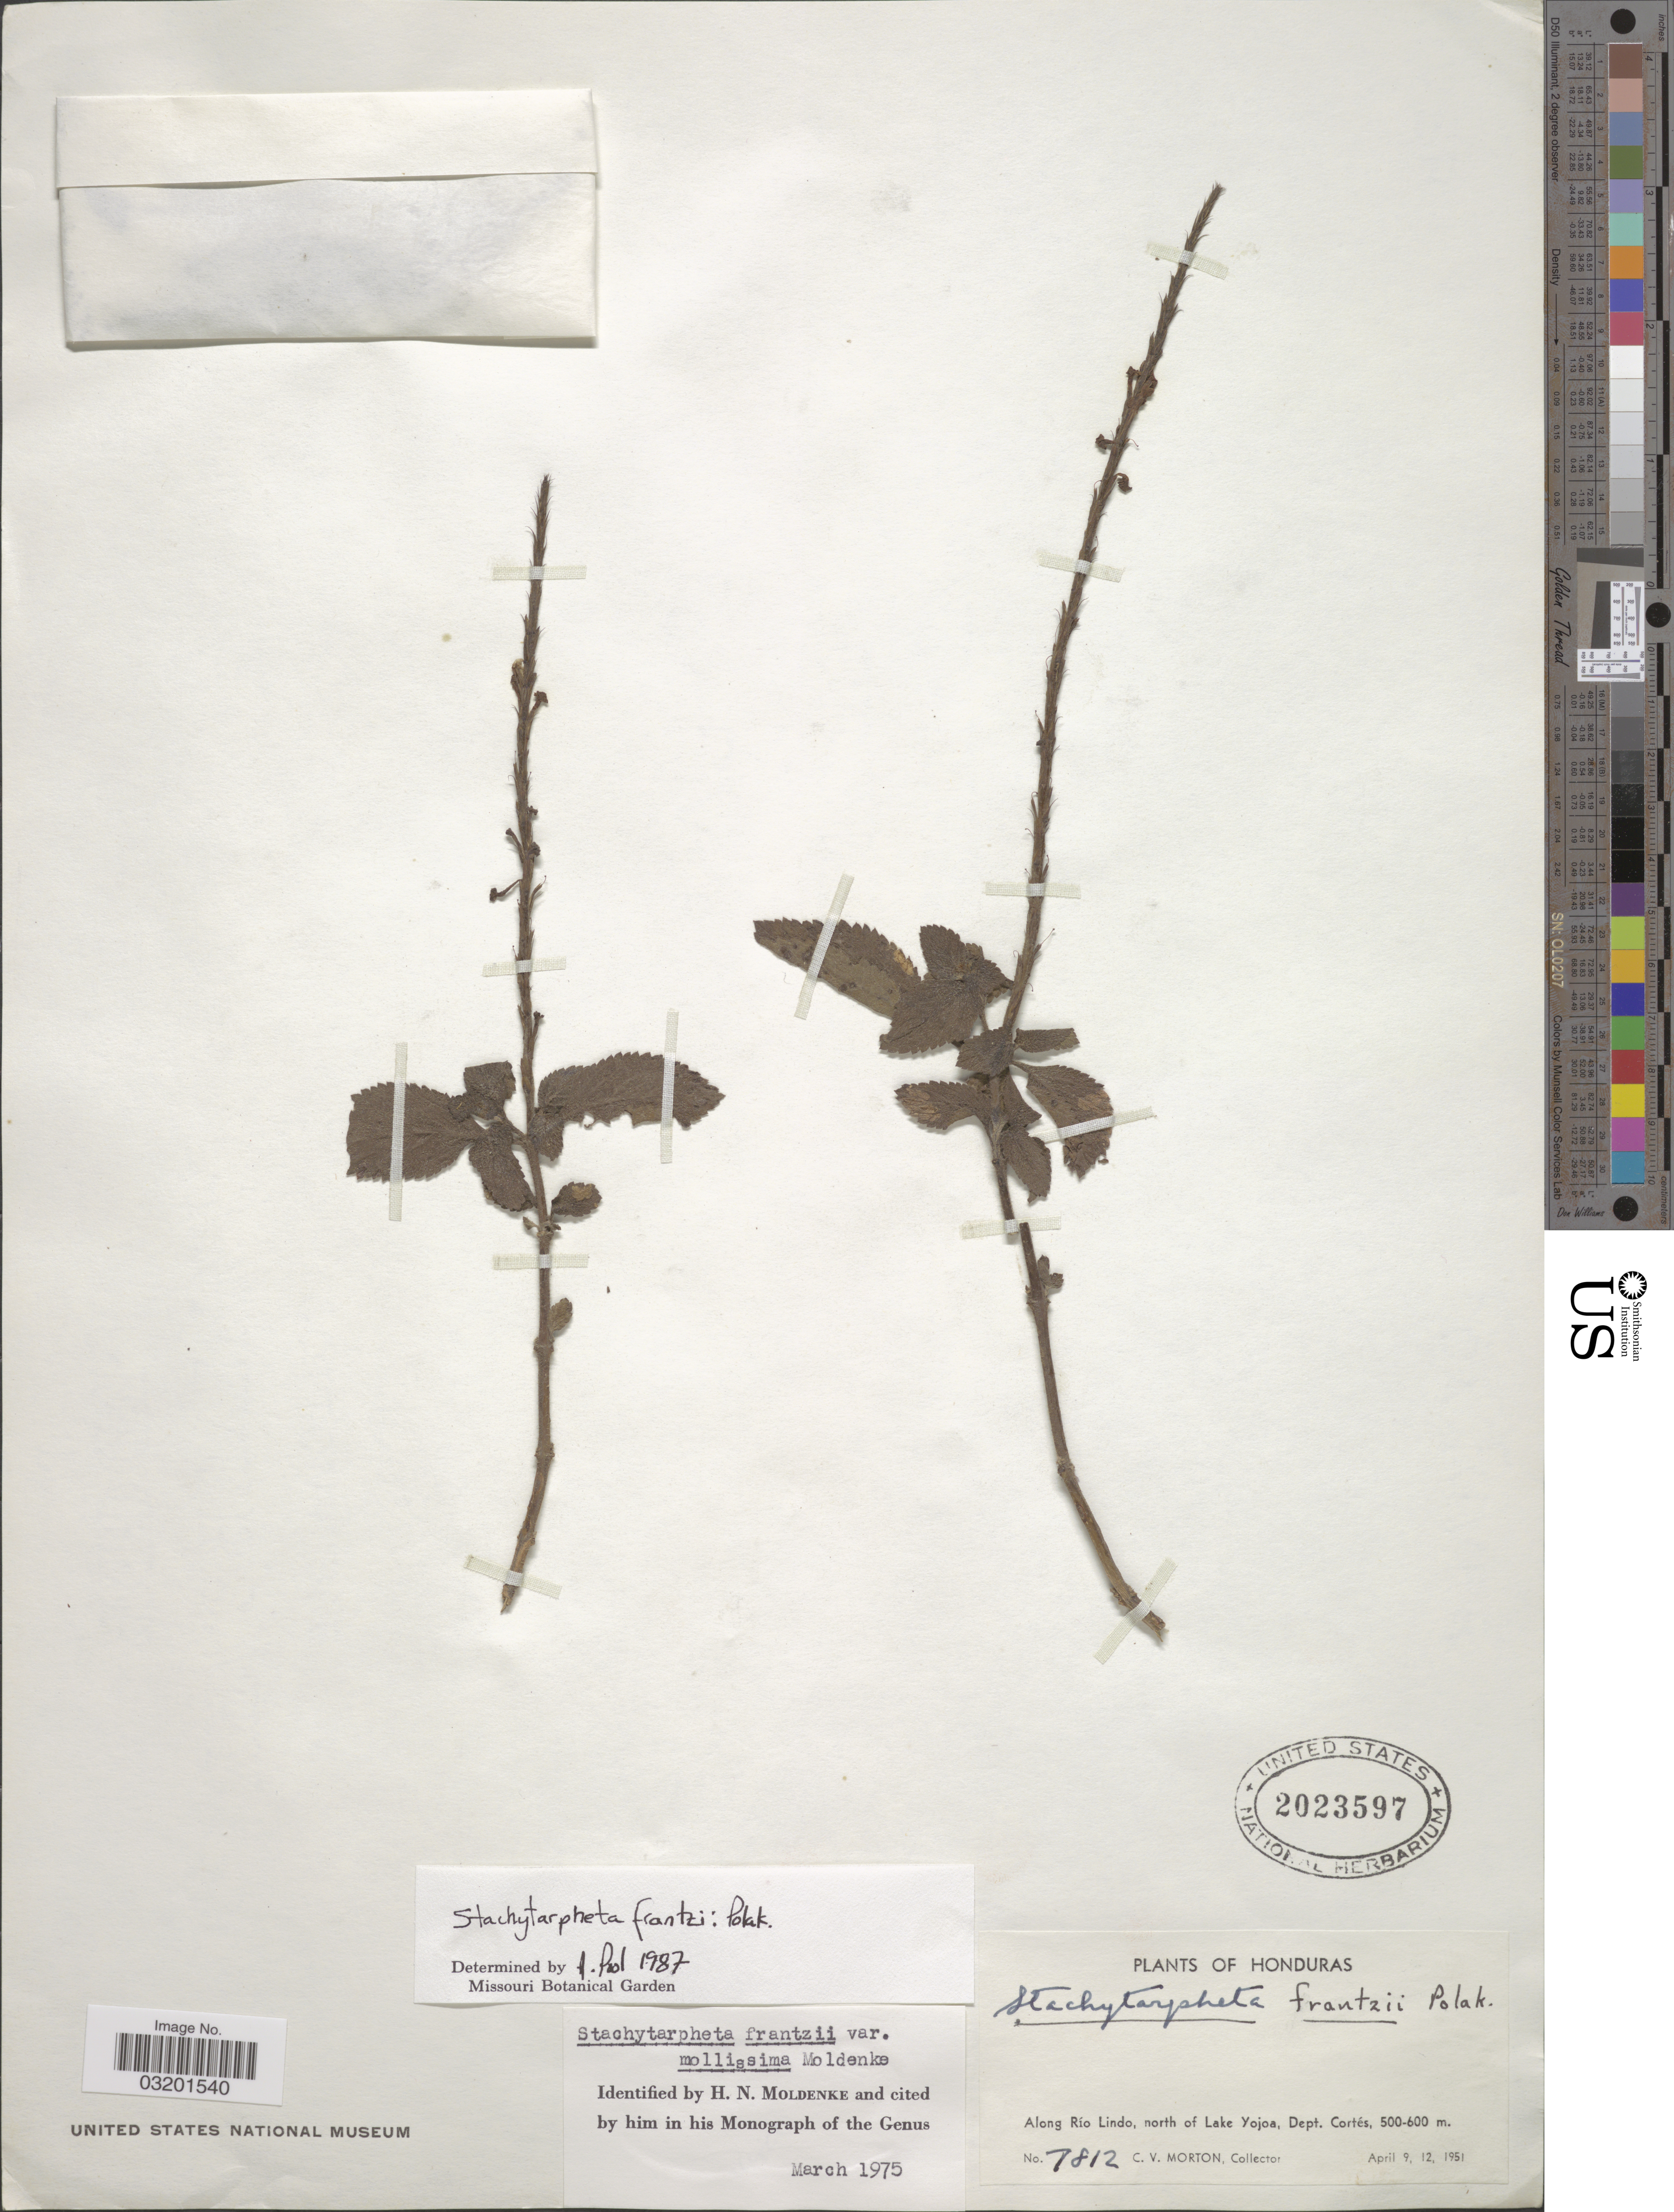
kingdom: Plantae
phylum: Tracheophyta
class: Magnoliopsida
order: Lamiales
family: Verbenaceae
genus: Stachytarpheta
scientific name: Stachytarpheta frantzii var. frantzii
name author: Pol.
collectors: C. V. Morton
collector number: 7812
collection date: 1951-04-09/1951-04-12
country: Honduras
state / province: Cortés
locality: Along Río Lindo, north of Lake Yojoa, Dept. Cortés.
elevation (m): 500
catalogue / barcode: US 2023597